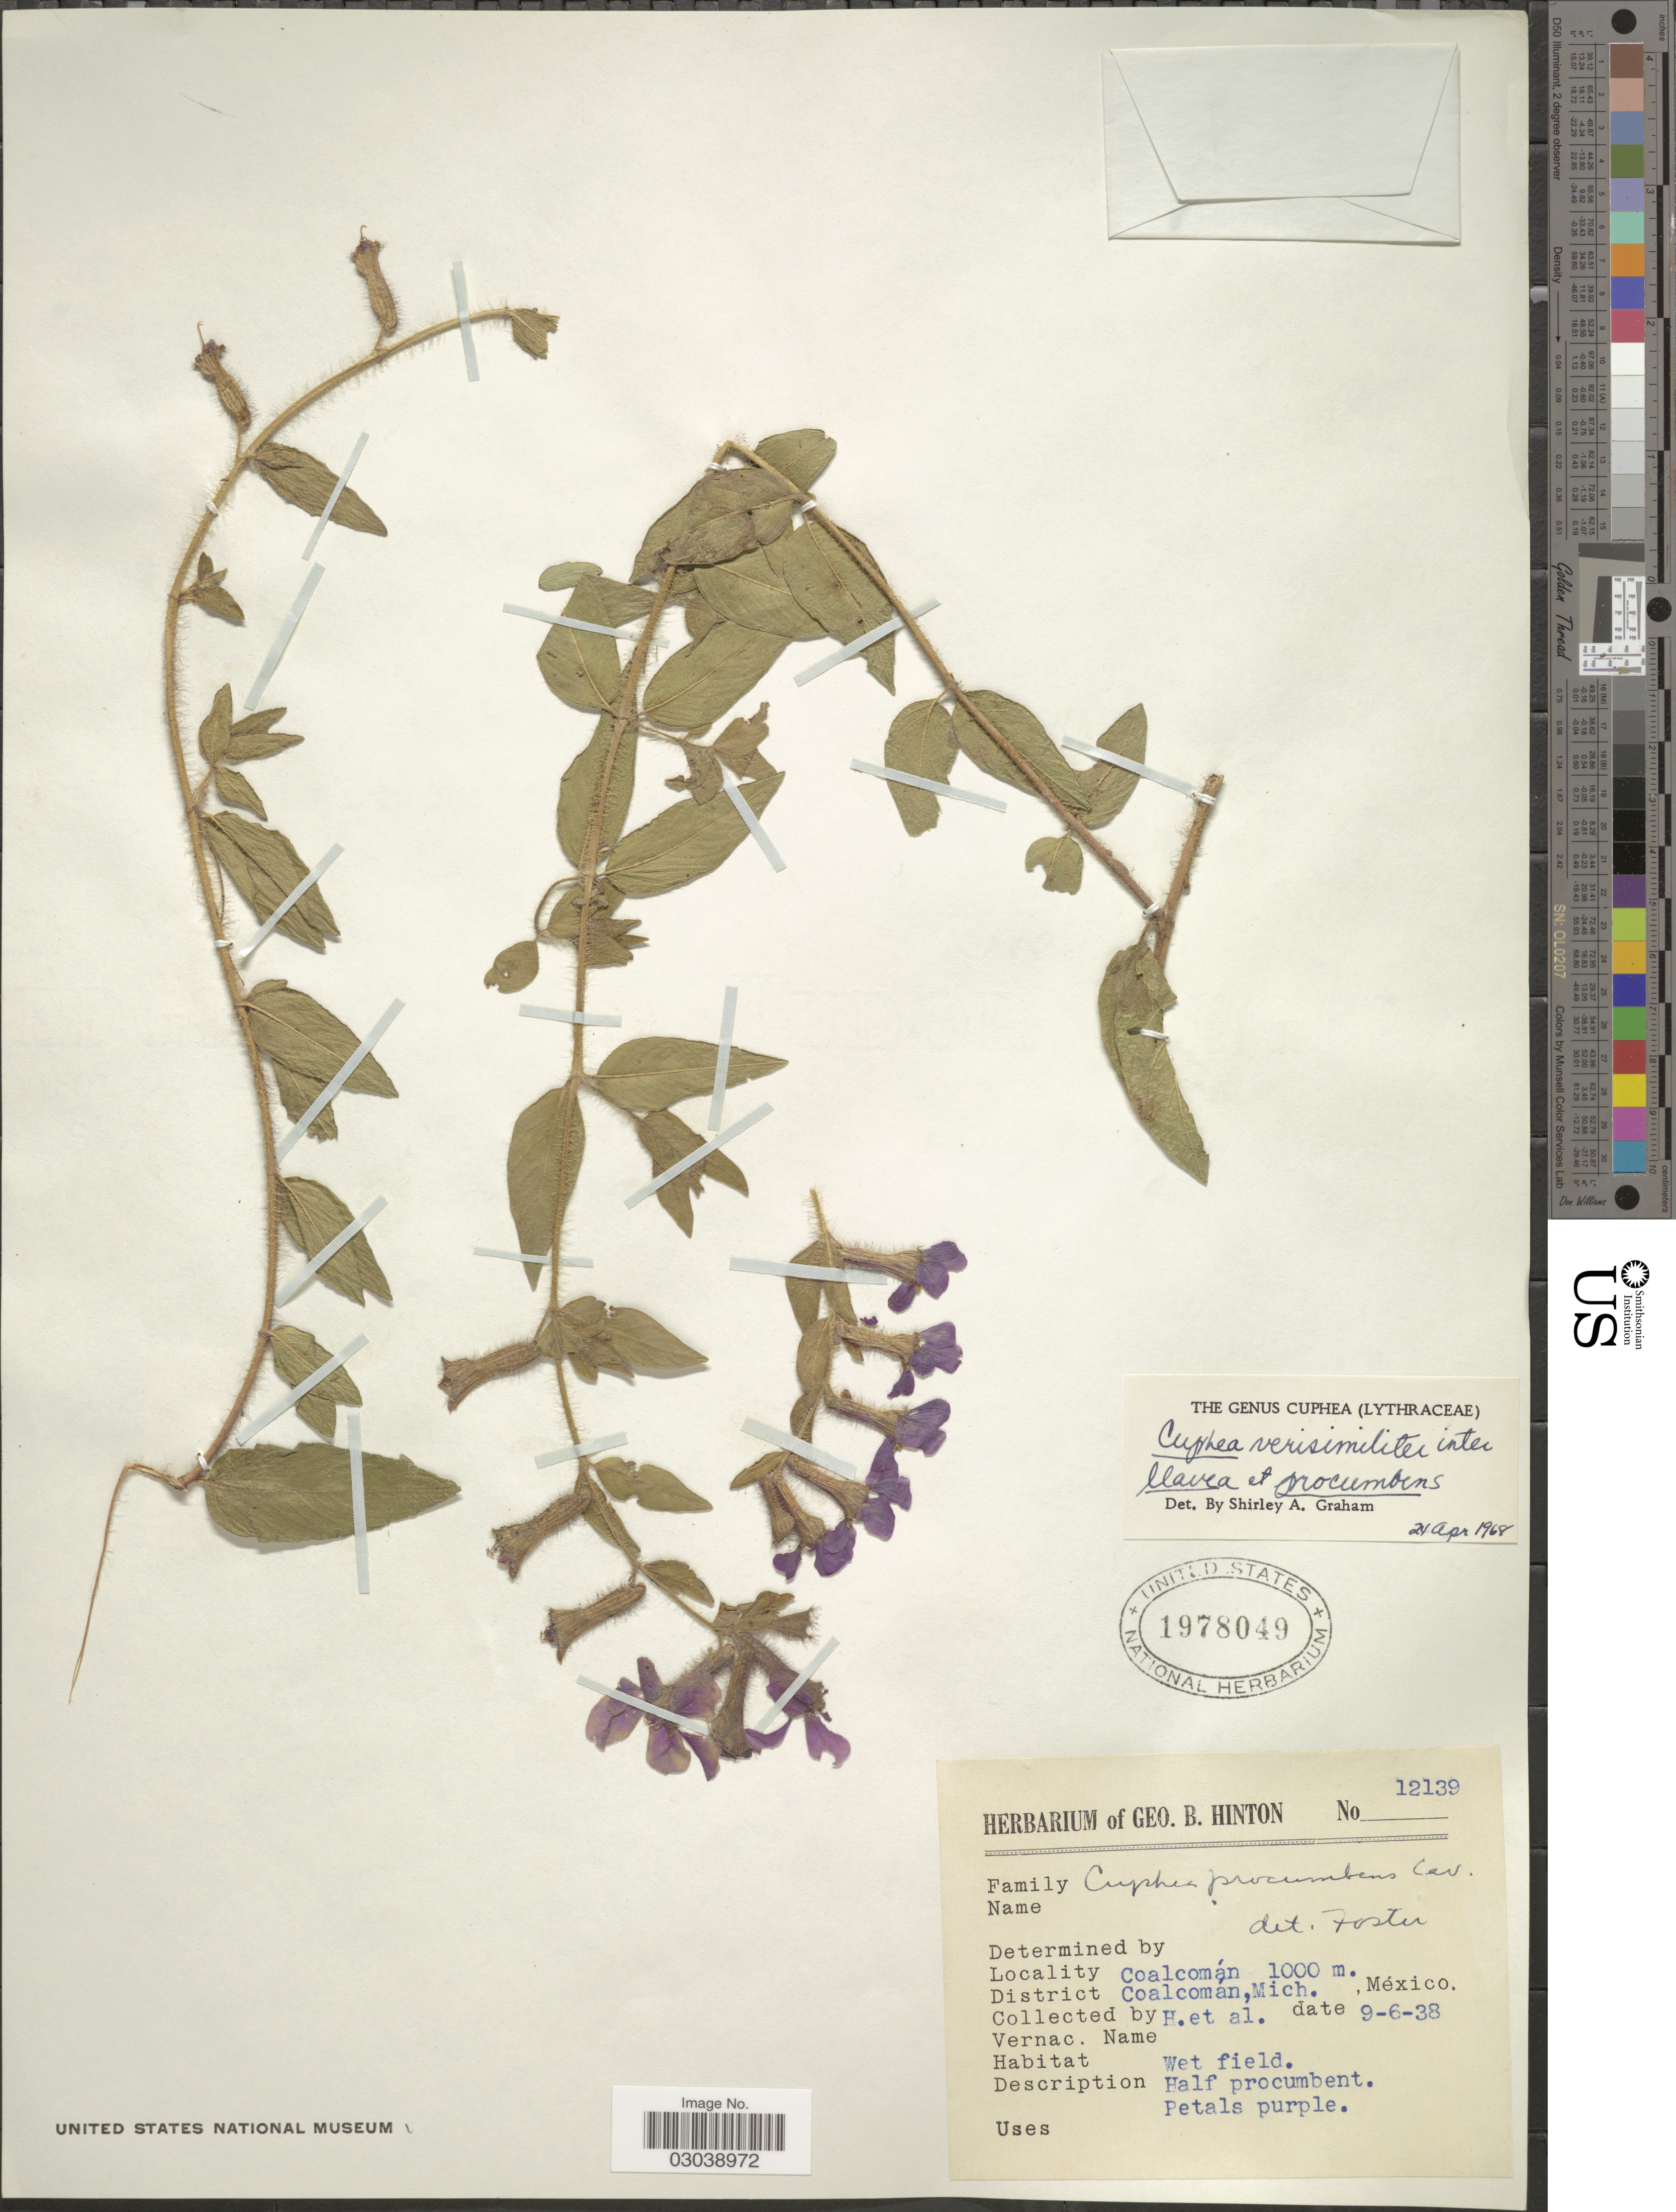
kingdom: Plantae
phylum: Tracheophyta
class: Magnoliopsida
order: Myrtales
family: Lythraceae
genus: Cuphea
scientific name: Cuphea procumbens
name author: L.D. Gómez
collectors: G. B. Hinton & et al.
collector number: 12139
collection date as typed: Transcribed d/m/y: 9/6/38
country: Mexico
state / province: Michoacán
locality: Coalcomán, District Coalcomán, Mich.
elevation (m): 1000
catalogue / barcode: US 1978049